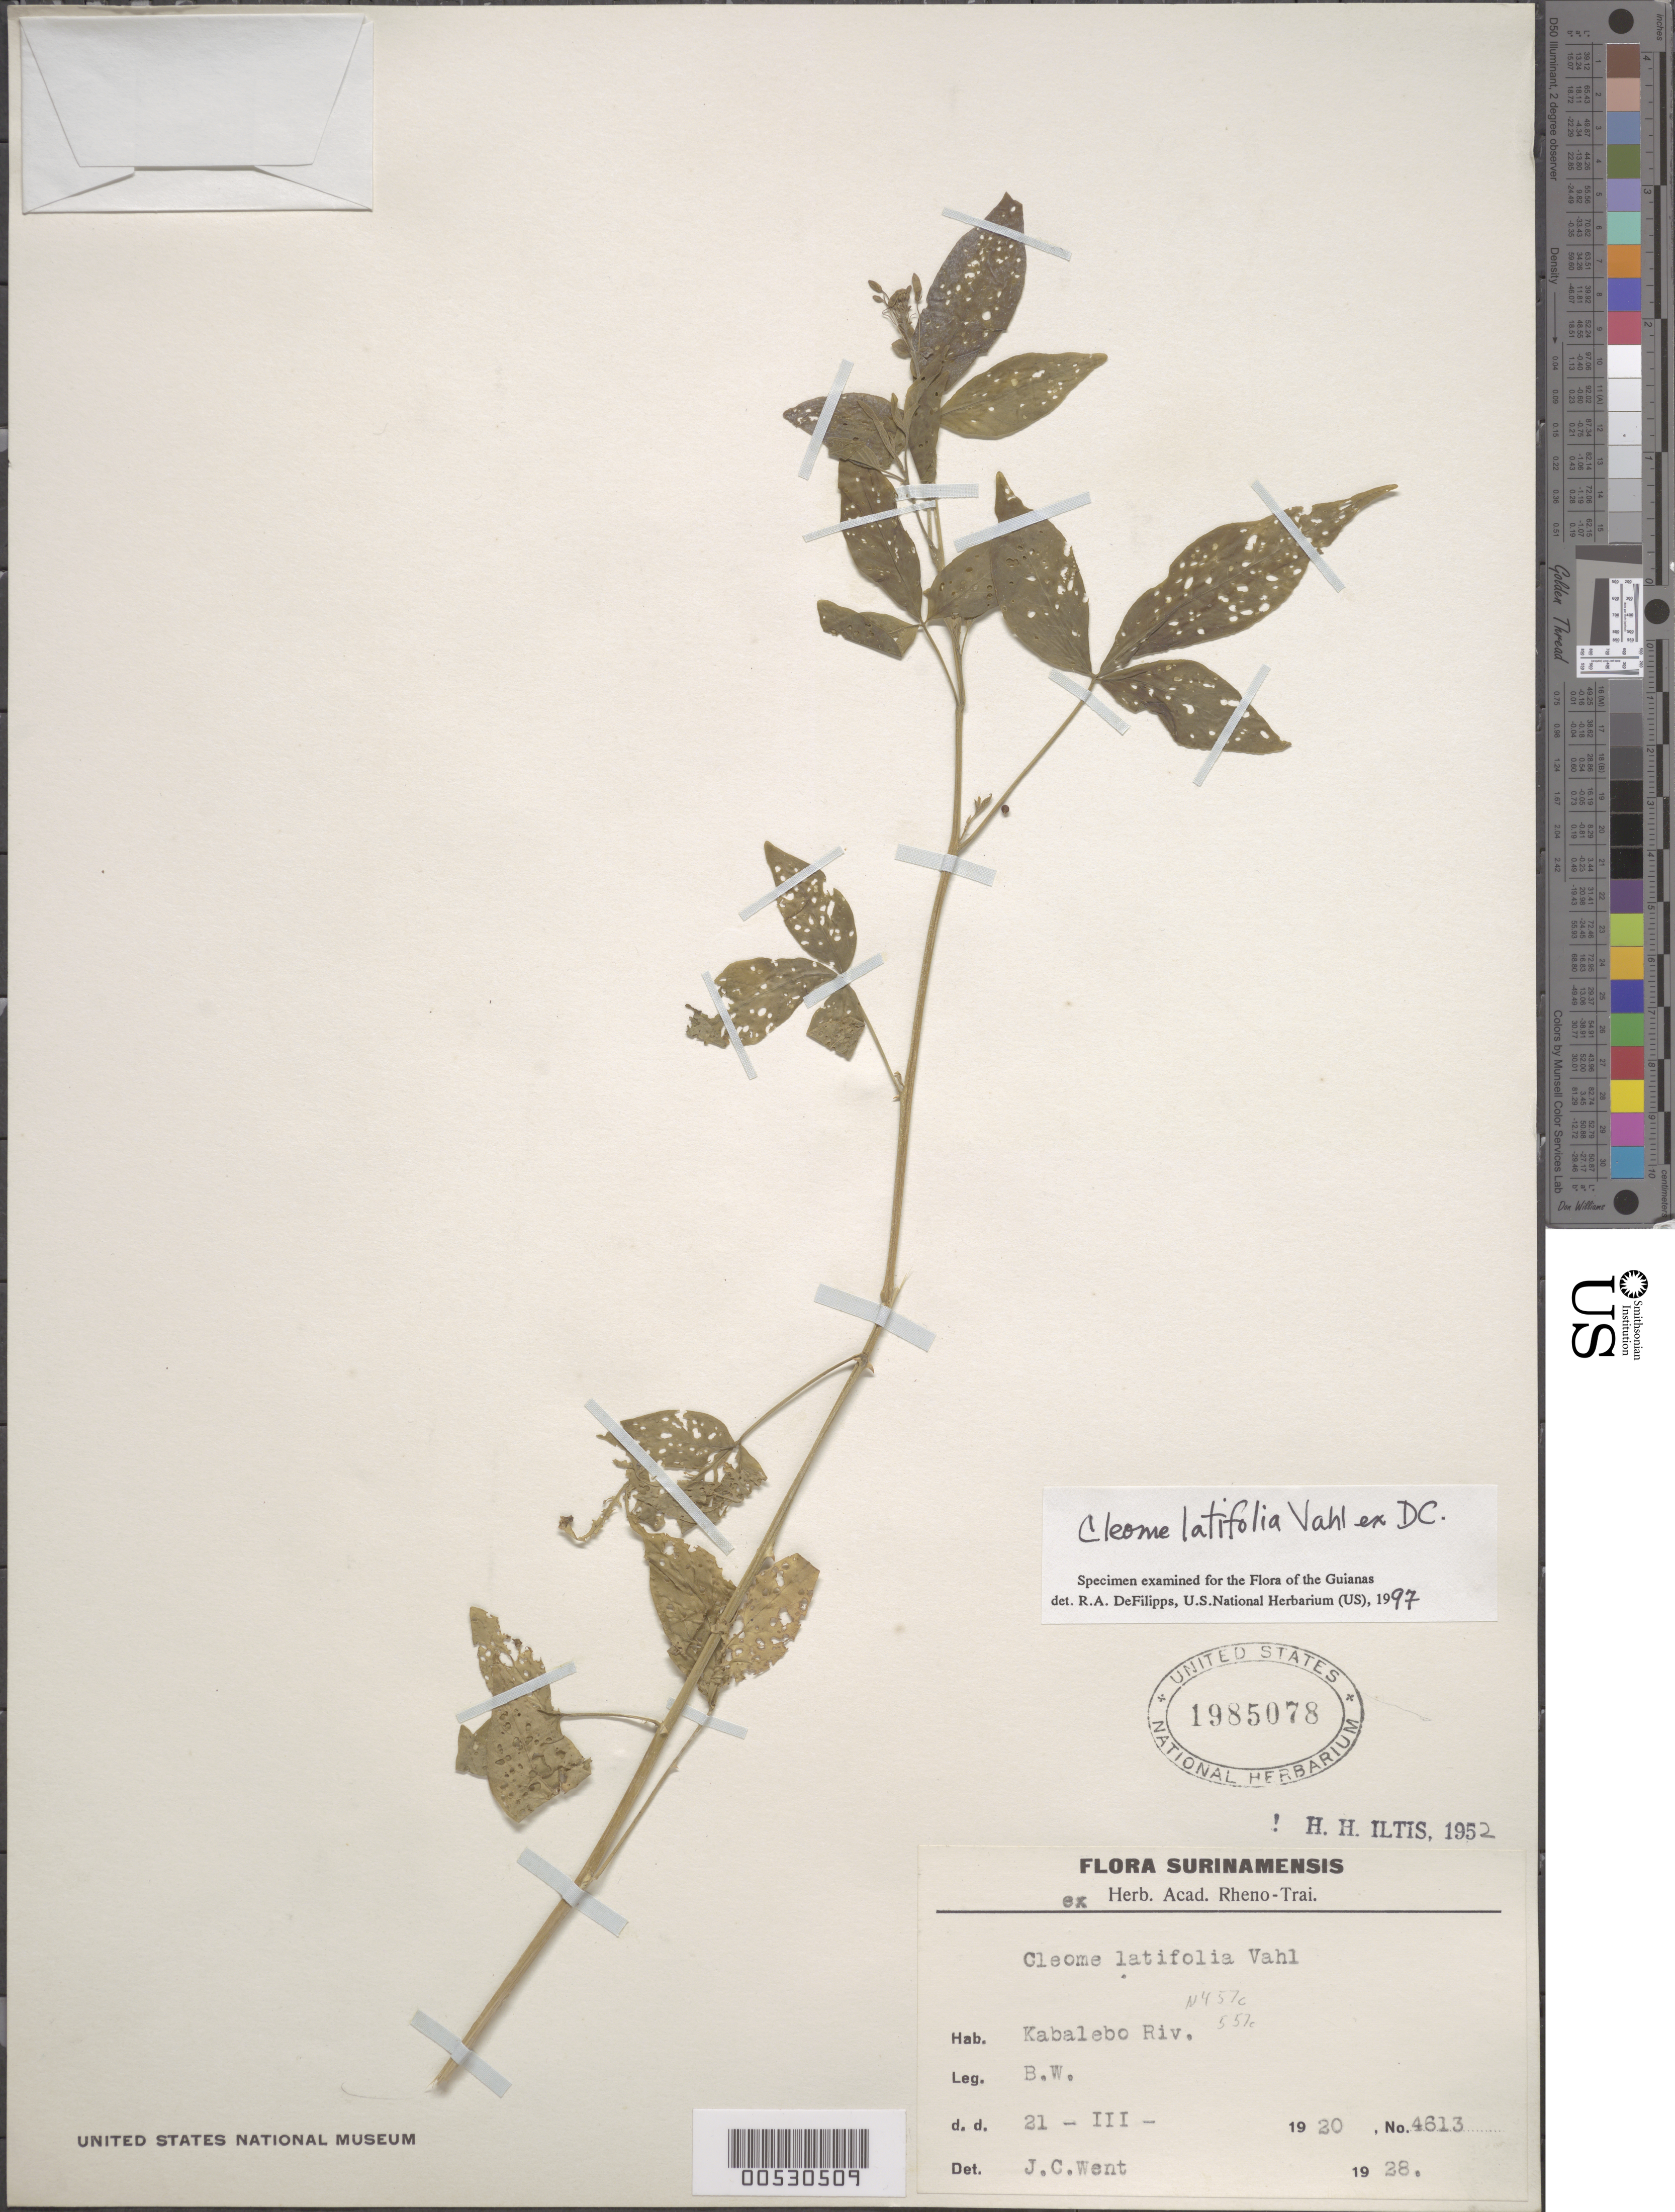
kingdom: Plantae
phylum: Tracheophyta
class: Magnoliopsida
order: Brassicales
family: Cleomaceae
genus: Tarenaya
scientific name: Tarenaya latifolia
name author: (Vahl ex DC.) Soares Neto & Roalson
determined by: Strong, M. T., (US), Smithsonian Institution - National Museum of Natural History (UNITED STATES)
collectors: Collector illegible & G. Stahel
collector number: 4613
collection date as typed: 21-Mar-20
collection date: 1920-03-21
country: Suriname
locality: Kabalebo R.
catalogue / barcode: US 1985078